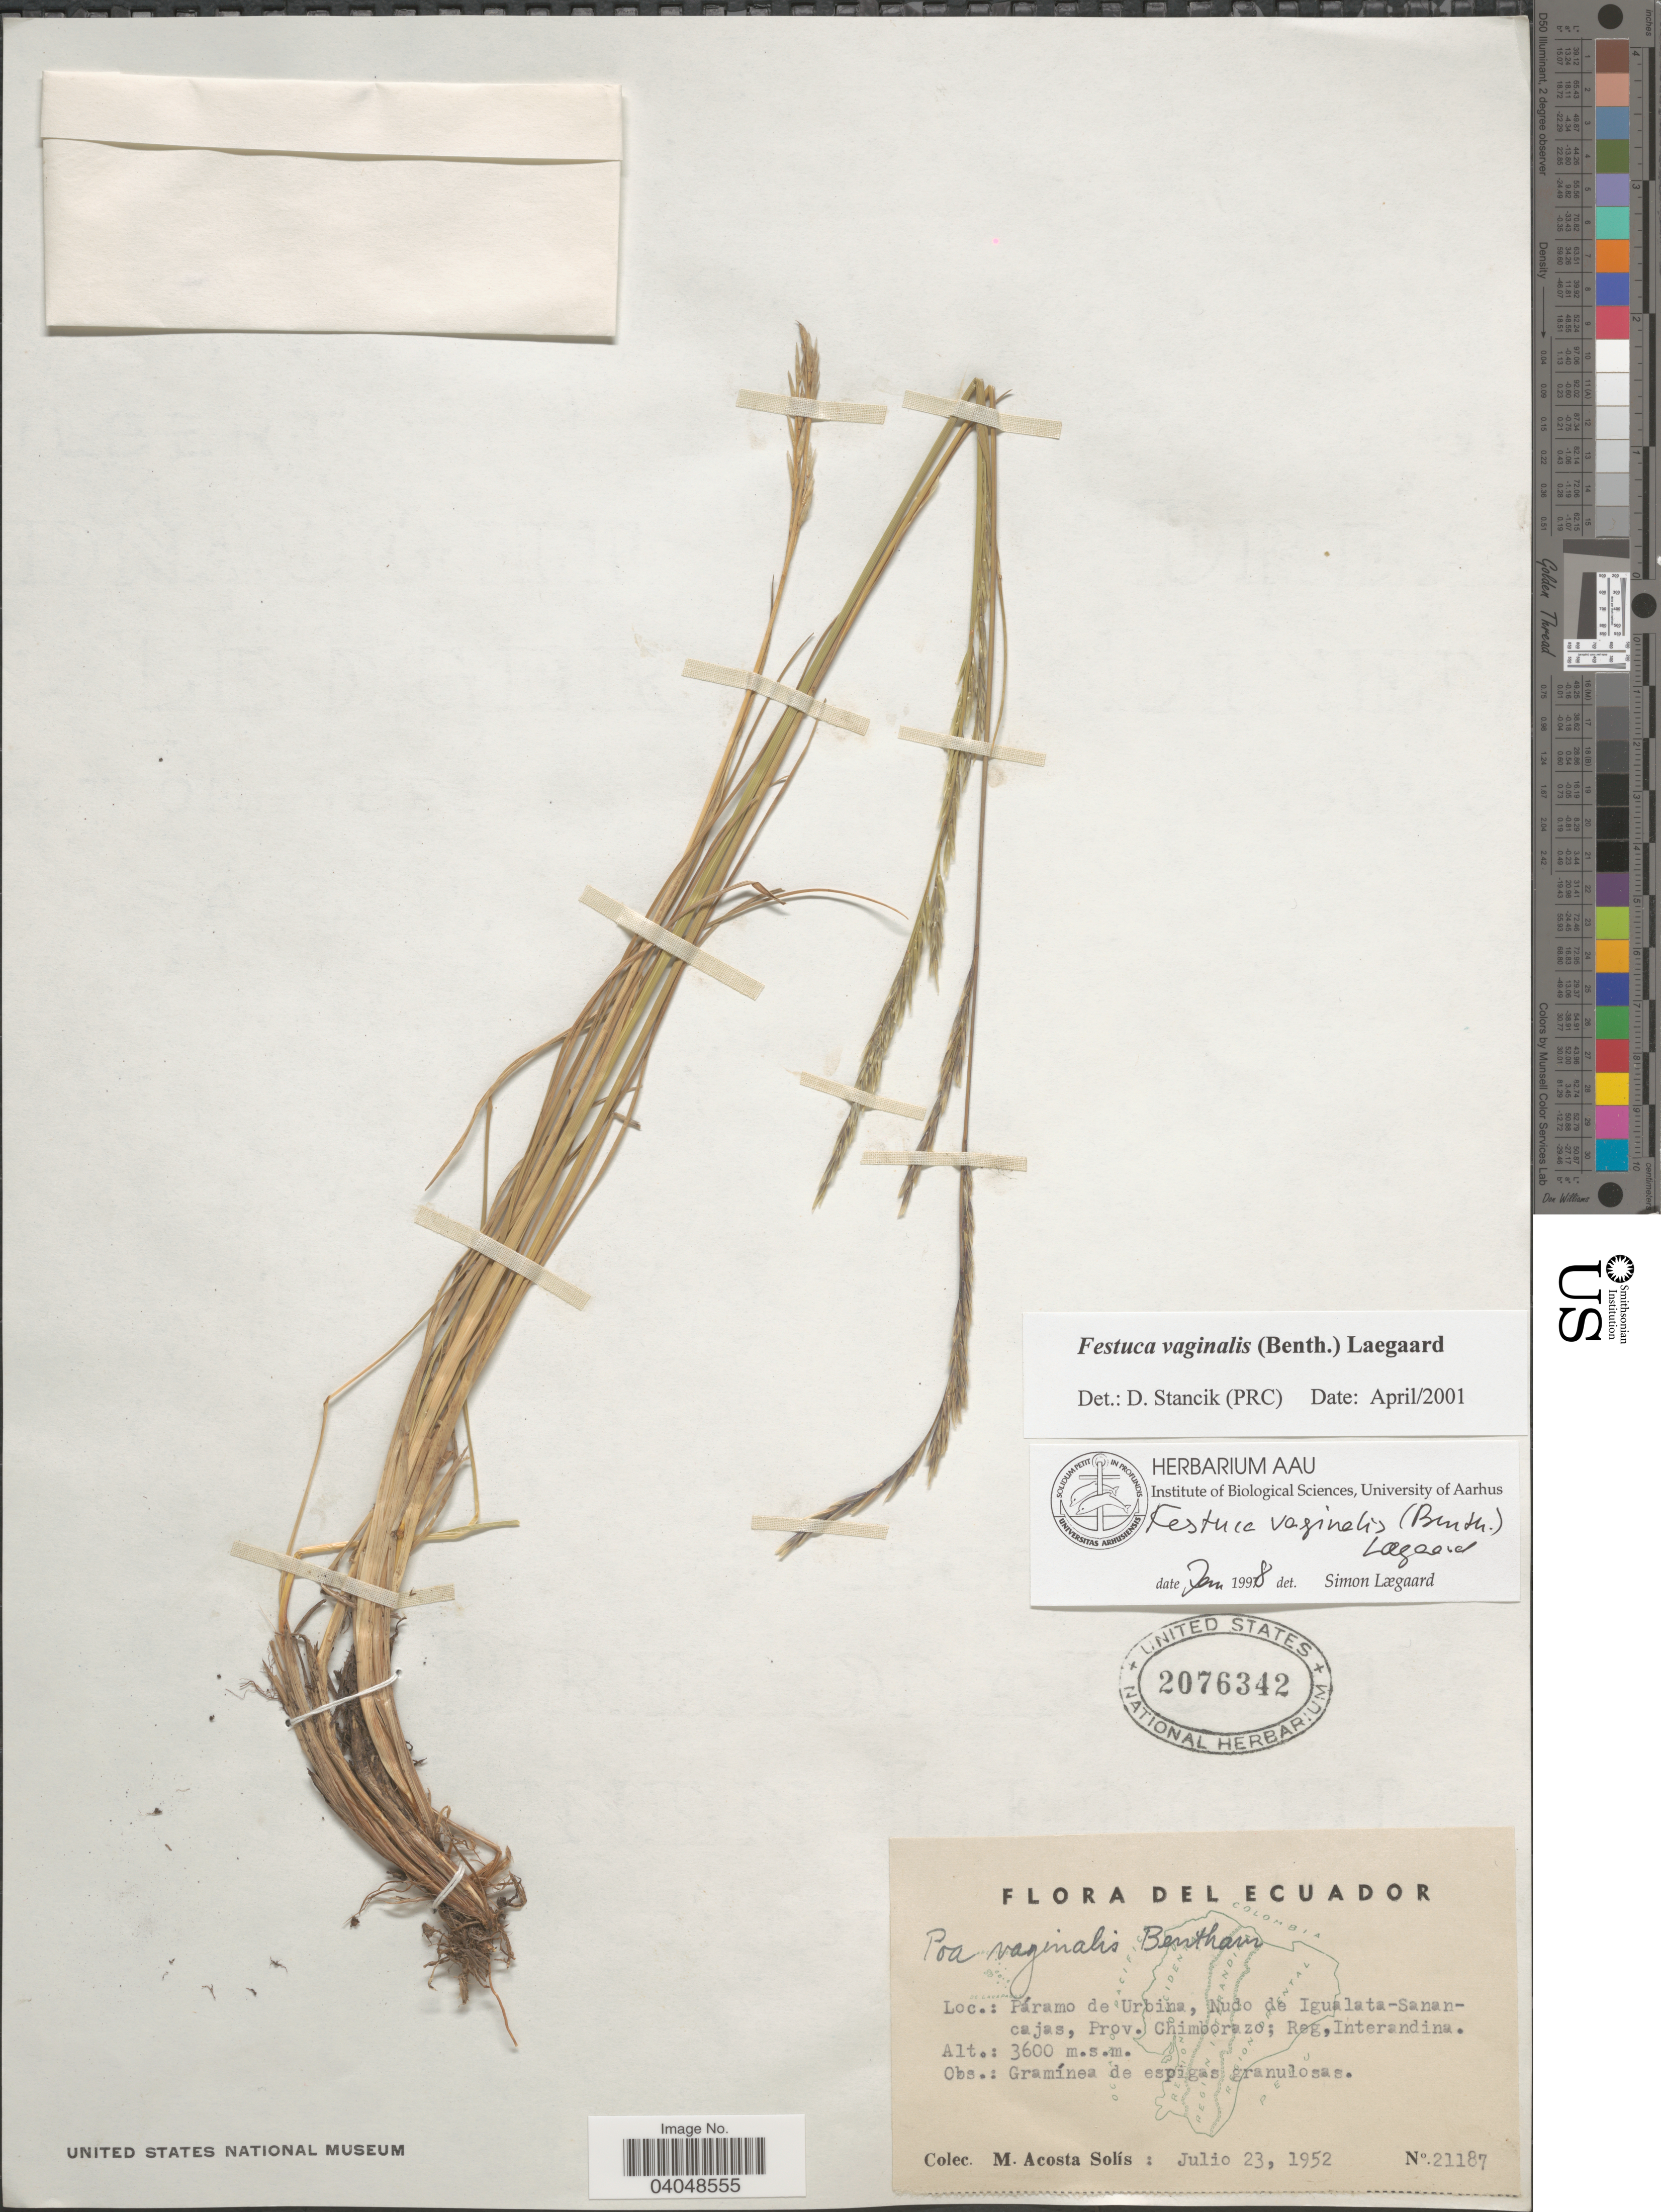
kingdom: Plantae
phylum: Tracheophyta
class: Liliopsida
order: Poales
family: Poaceae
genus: Festuca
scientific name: Festuca vaginalis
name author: (Benth.) Lægaard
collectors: M. Acosta Solis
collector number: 21187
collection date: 1952-07-23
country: Ecuador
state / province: Chimborazo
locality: Páramo de Urbina, Nudo de Igualata-Sanancajas, Reg. Interandina.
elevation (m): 3600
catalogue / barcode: US 2076342